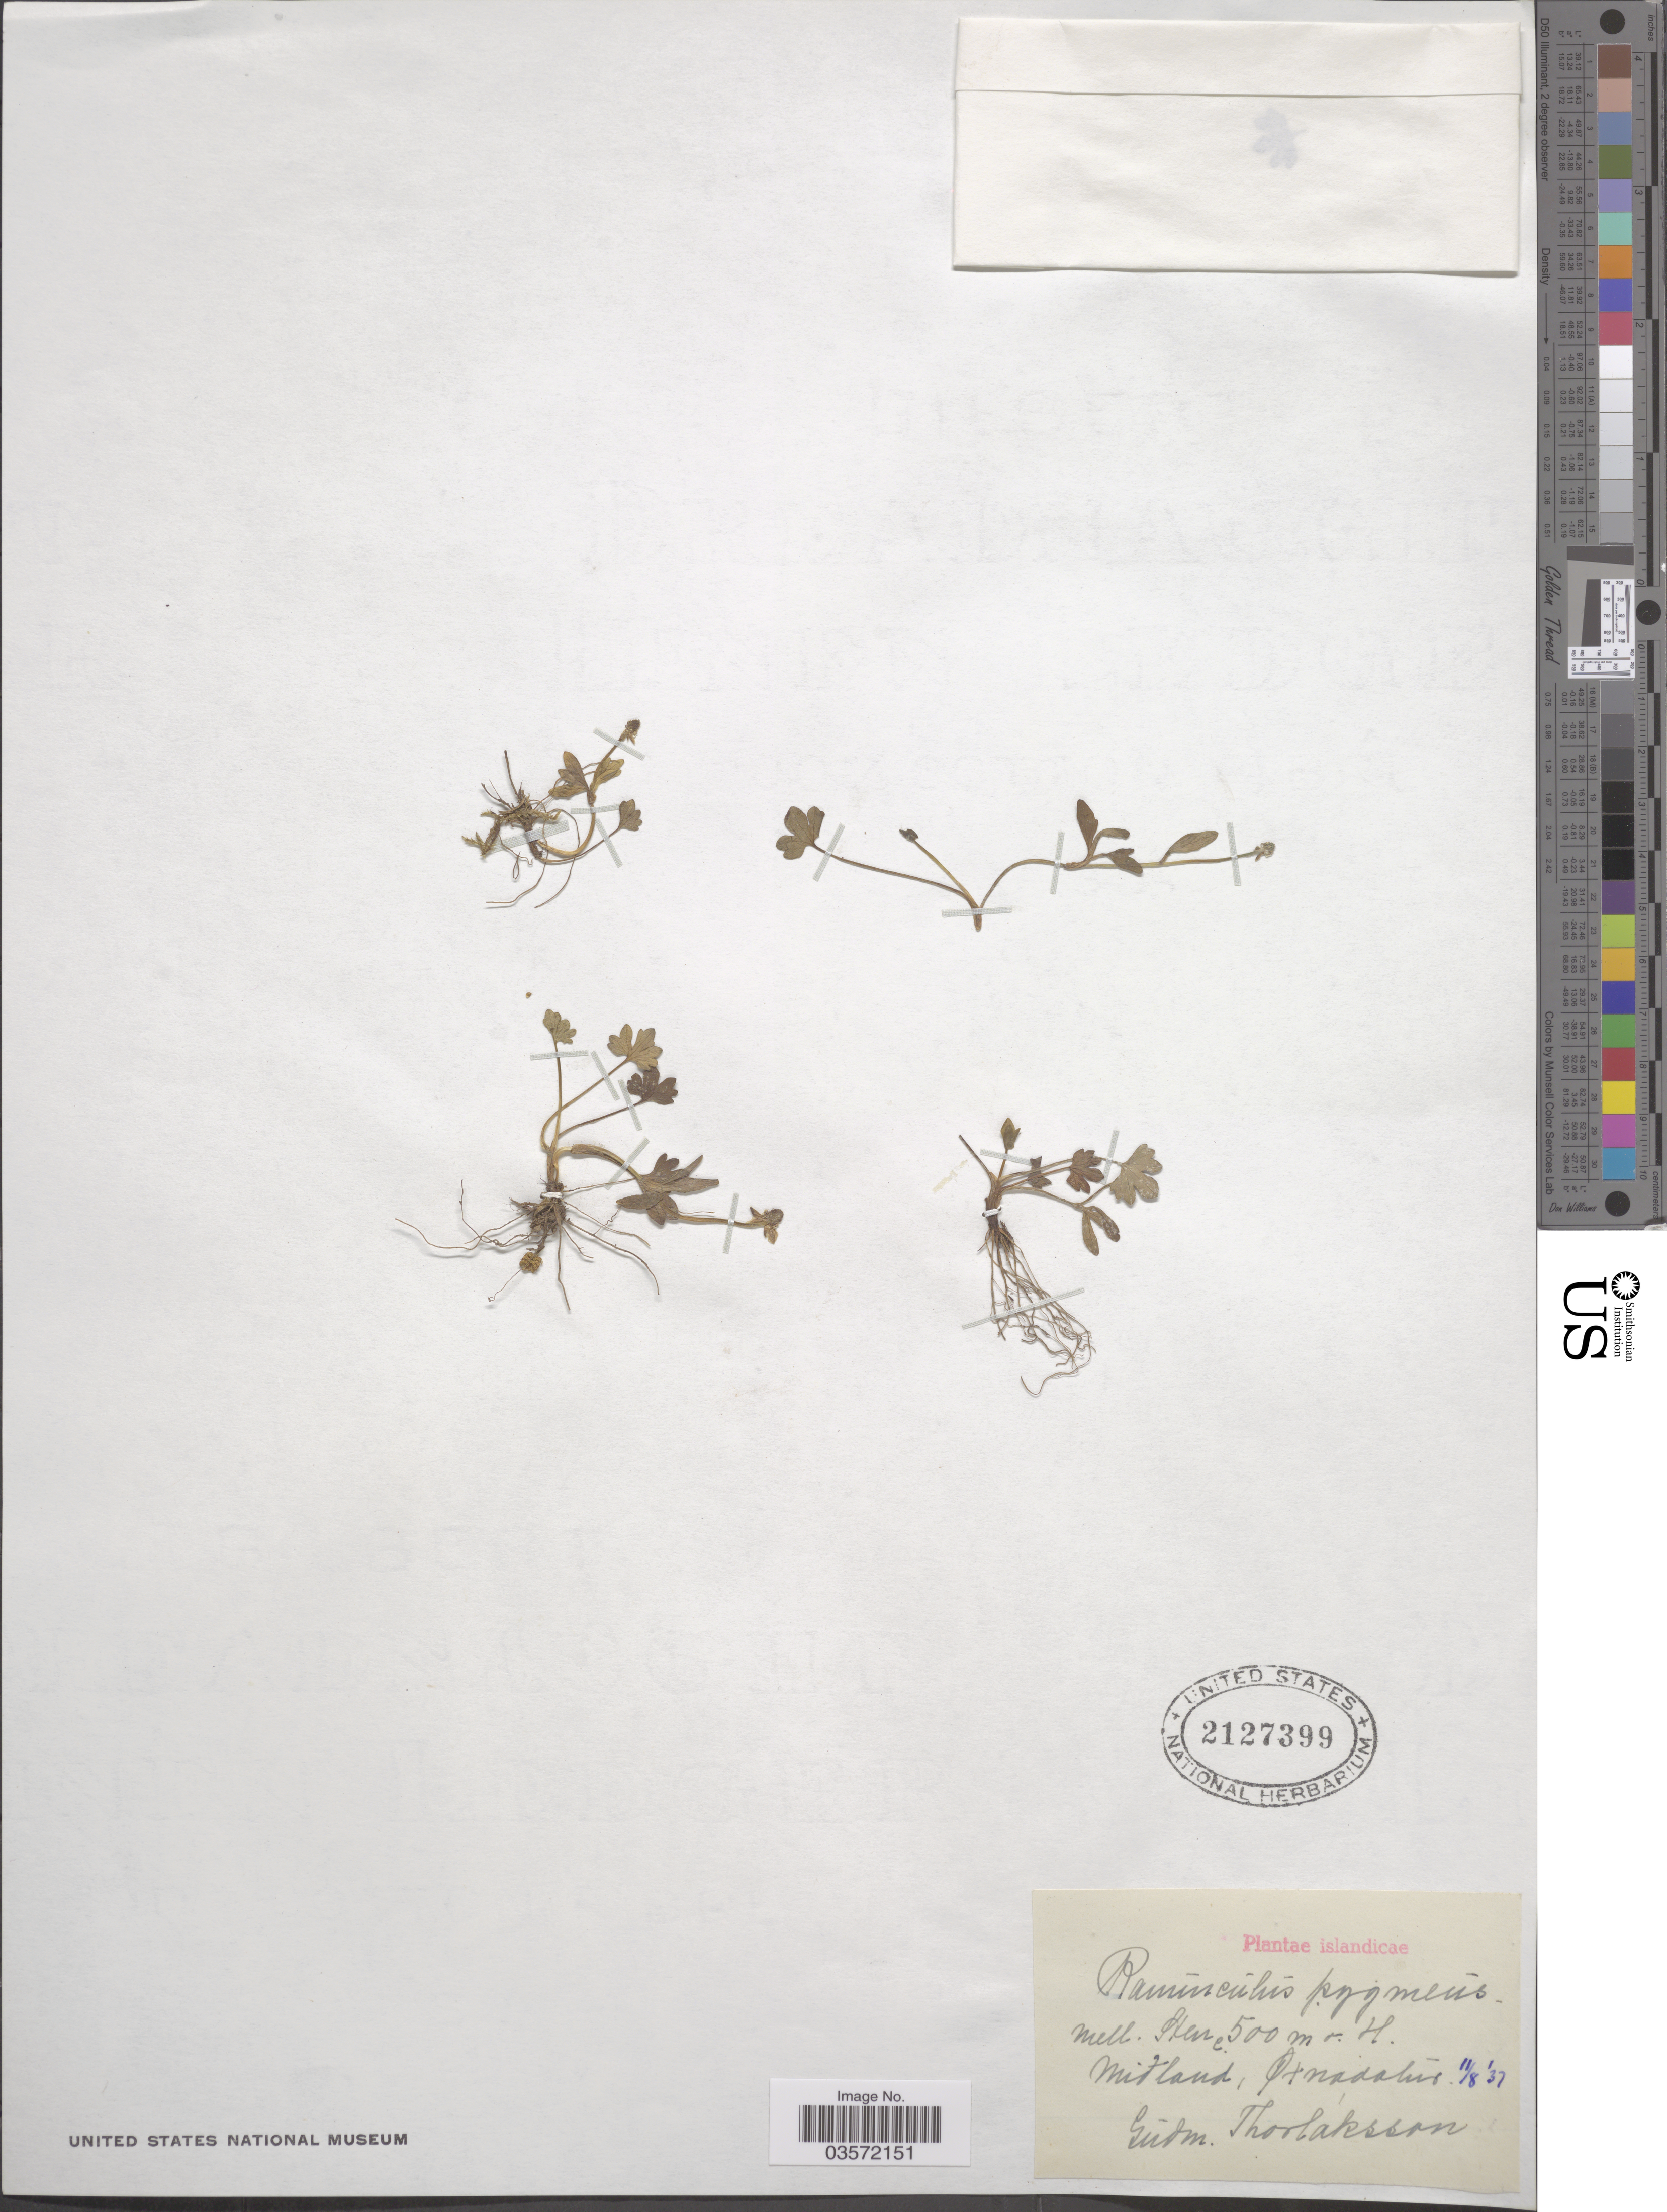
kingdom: Plantae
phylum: Tracheophyta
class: Magnoliopsida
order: Ranunculales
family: Ranunculaceae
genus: Ranunculus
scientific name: Ranunculus pygmaeus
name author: Wahlenb.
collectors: G. Thorlaksson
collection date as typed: Transcribed d/m/y: 11/8/37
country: Iceland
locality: Islandicae. Midland, Oxnadalur.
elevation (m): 500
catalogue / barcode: US 2127399